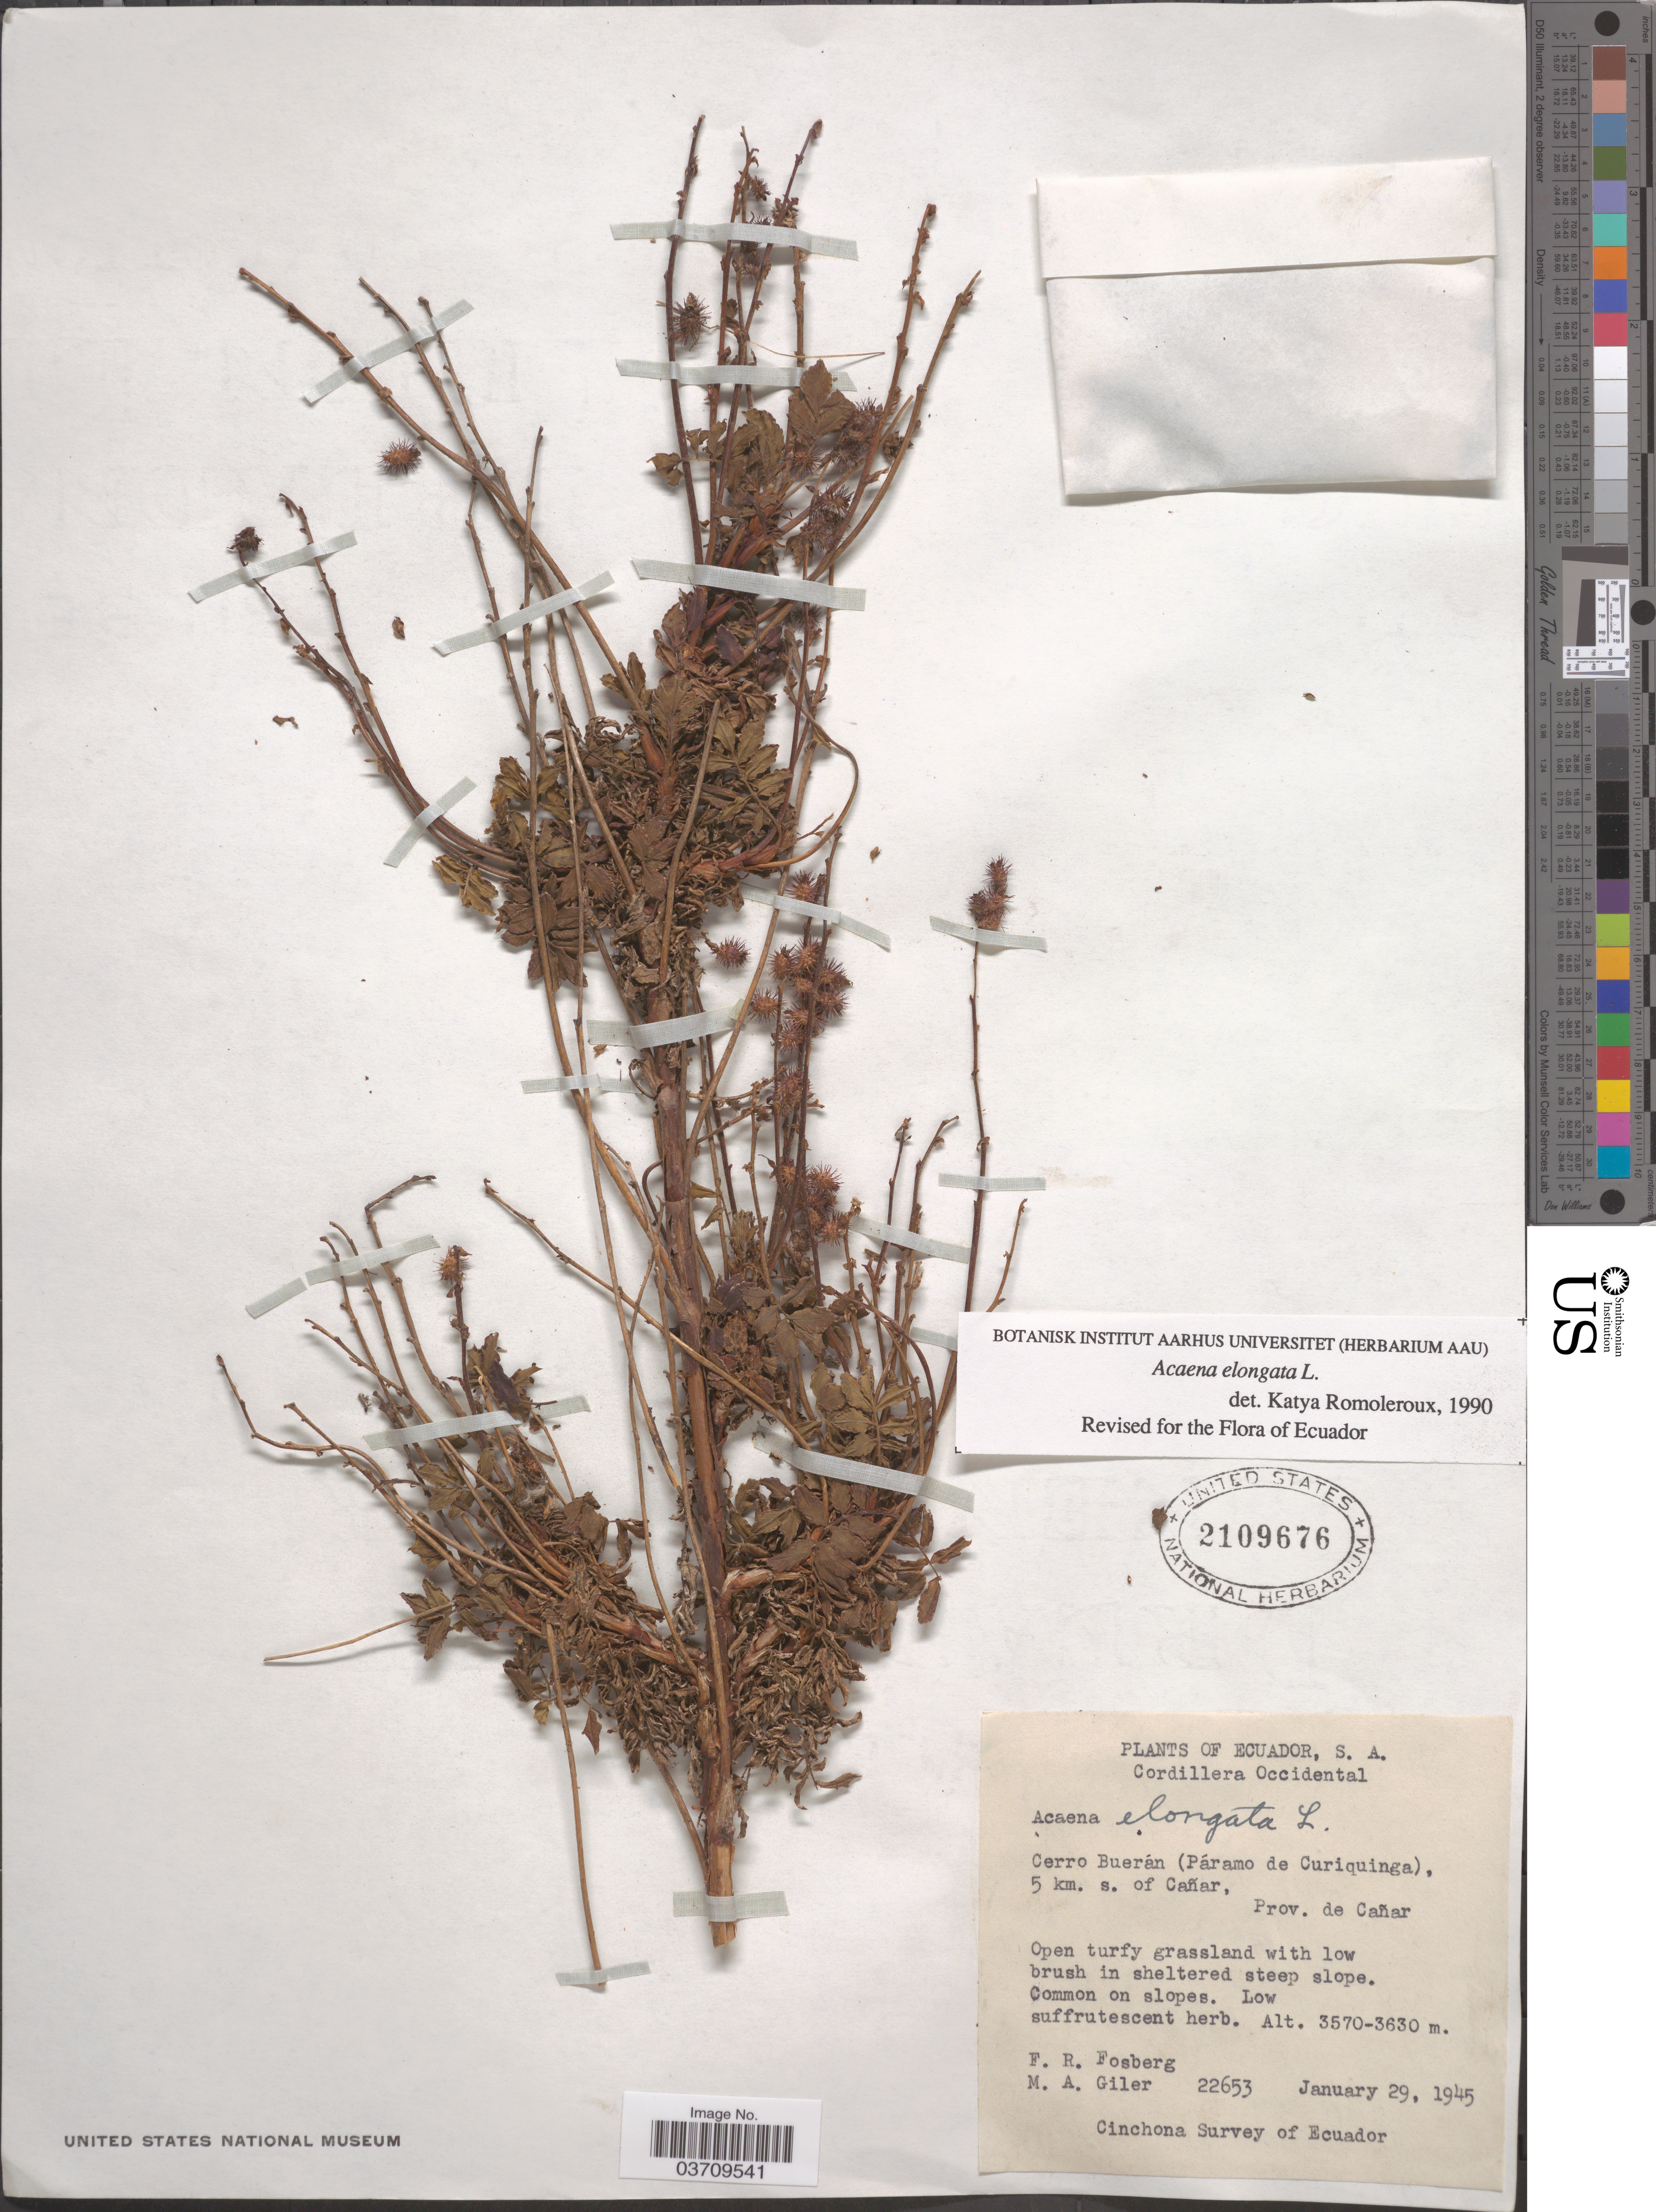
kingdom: Plantae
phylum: Tracheophyta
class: Magnoliopsida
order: Rosales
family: Rosaceae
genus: Acaena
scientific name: Acaena elongata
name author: L.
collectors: F. R. Fosberg & M. Giler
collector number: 22653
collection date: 1945-01-29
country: Ecuador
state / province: Cañar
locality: Cordillera Occidental. Cerro Buerán (Páramo de Curiquinga), 5 km. s. of Cañar.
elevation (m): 3570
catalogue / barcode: US 2109676